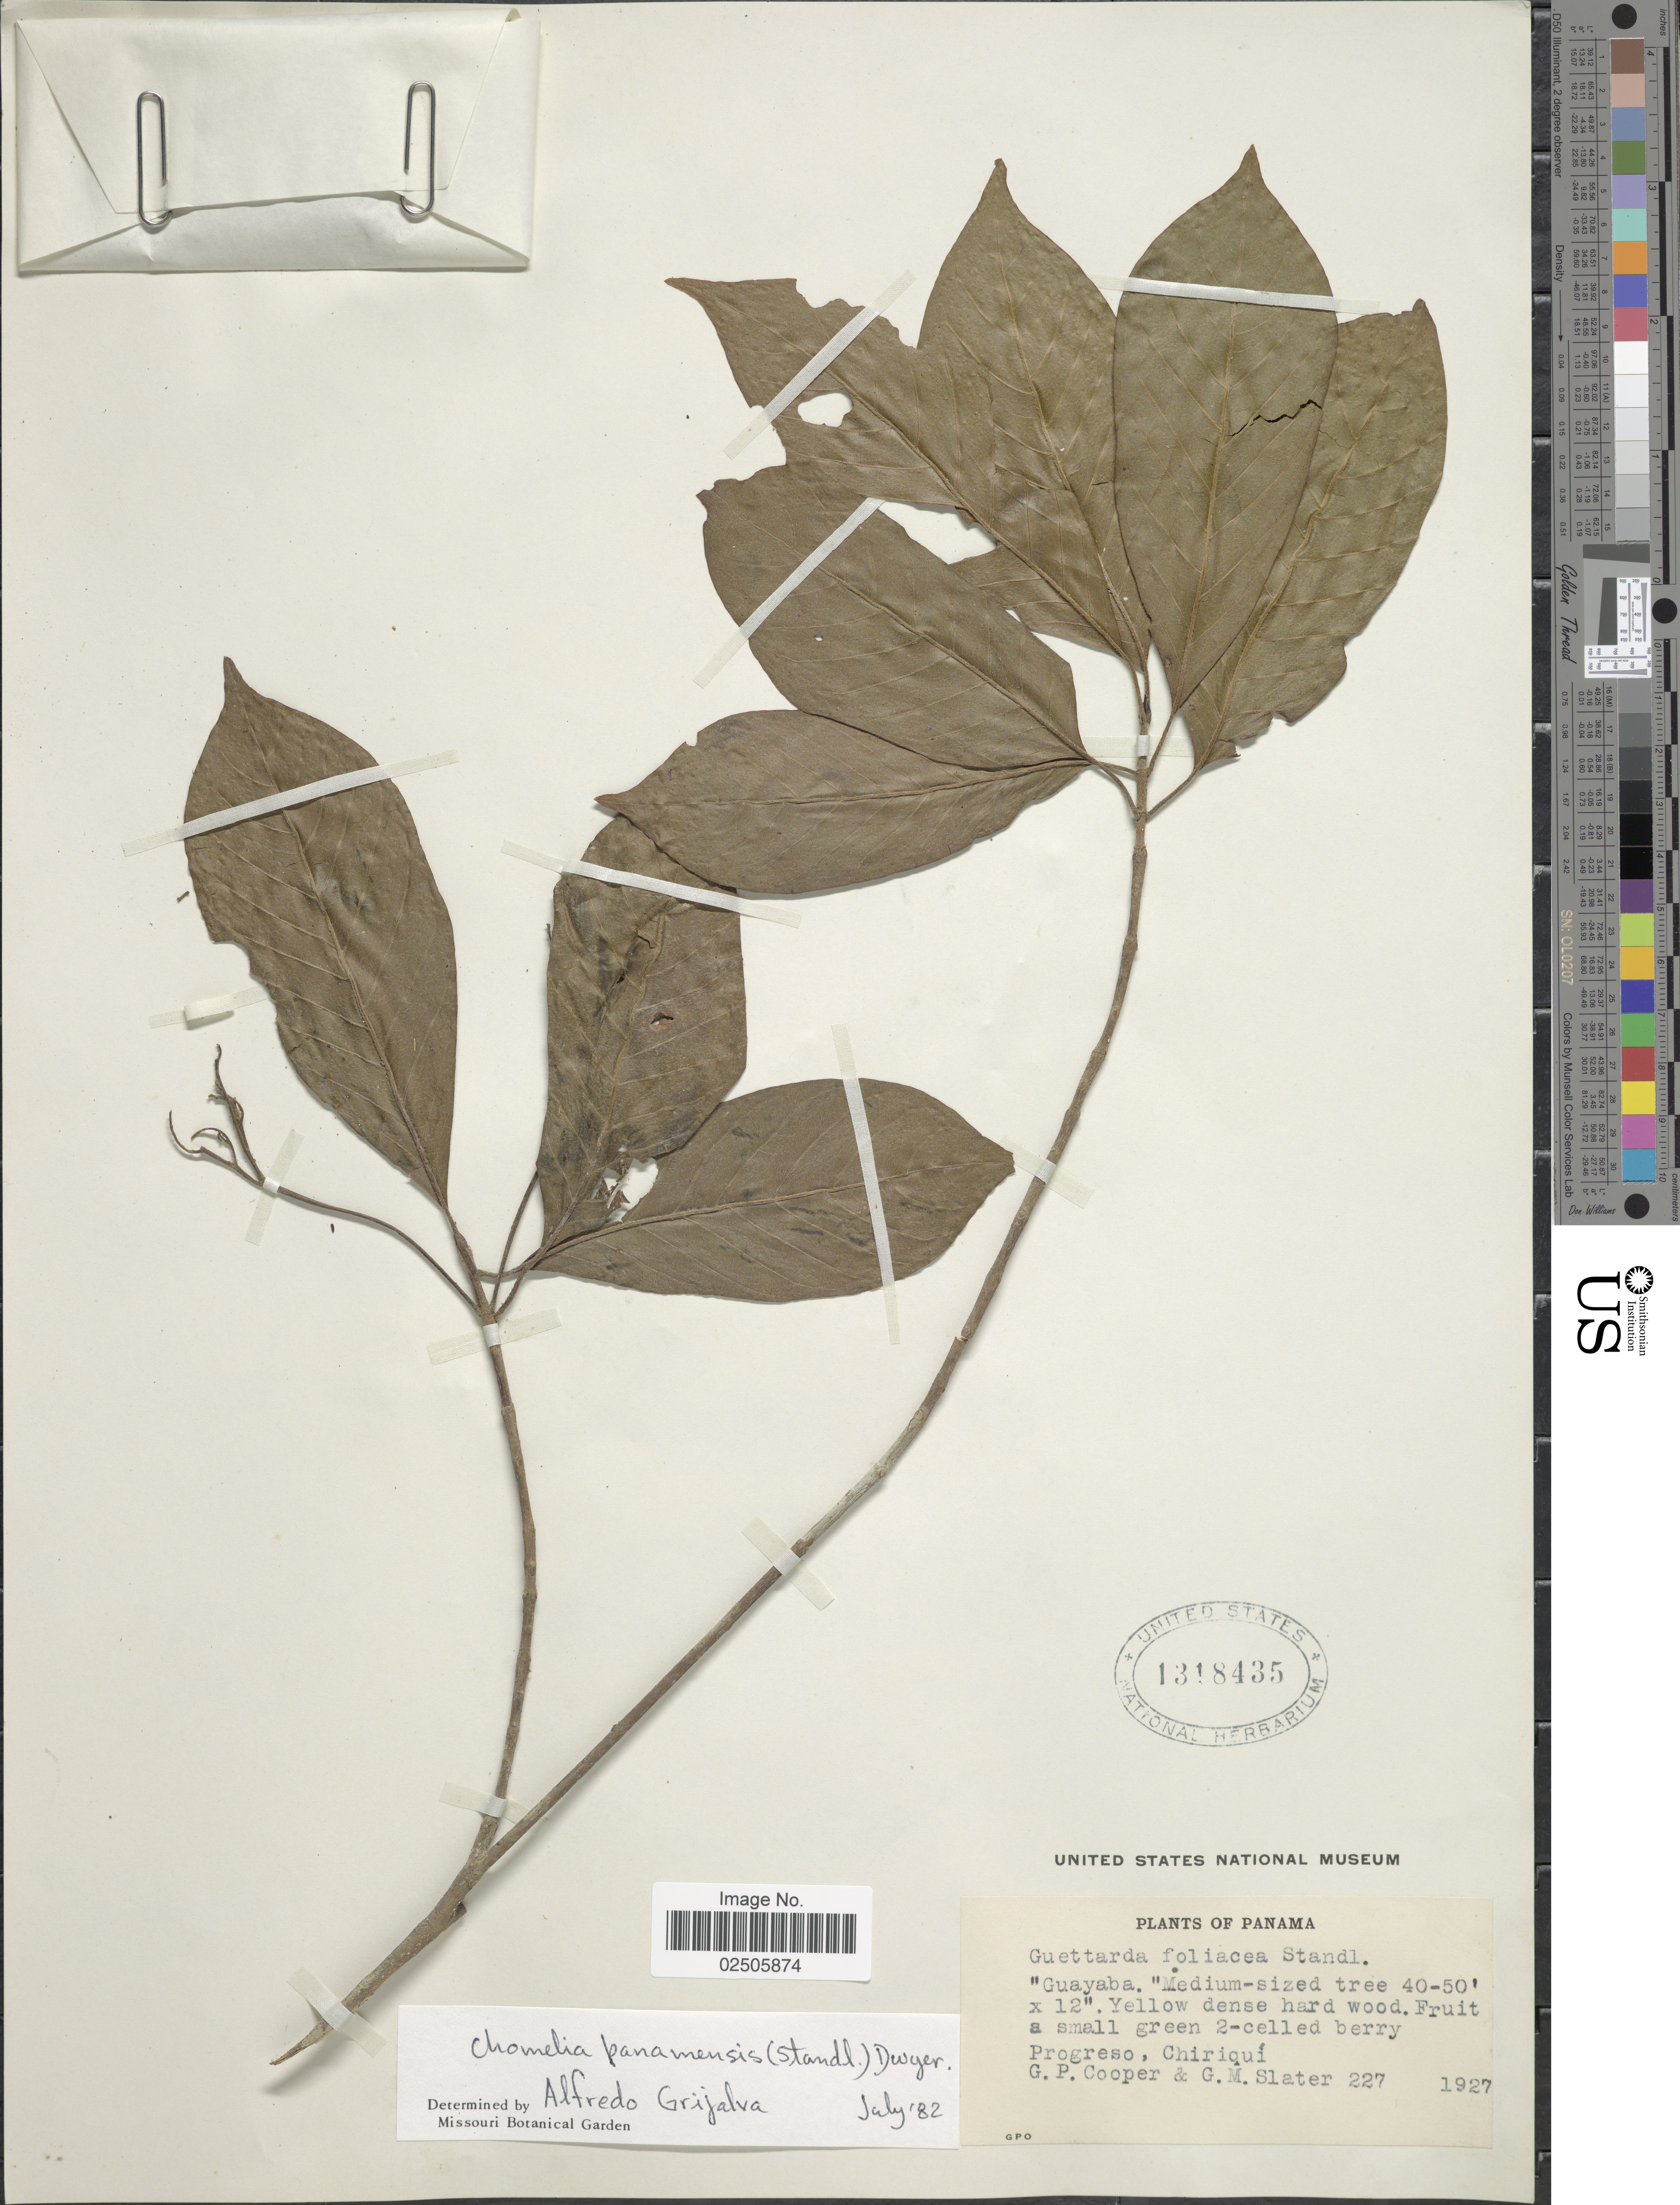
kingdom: Plantae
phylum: Tracheophyta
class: Magnoliopsida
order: Gentianales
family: Rubiaceae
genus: Chomelia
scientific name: Chomelia panamensis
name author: (Standl.) Dwyer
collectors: G. Cooper & G. Slater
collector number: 227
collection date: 1927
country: Panama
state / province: Chiriqui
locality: Progreso, Chiriqui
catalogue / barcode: US 1318435